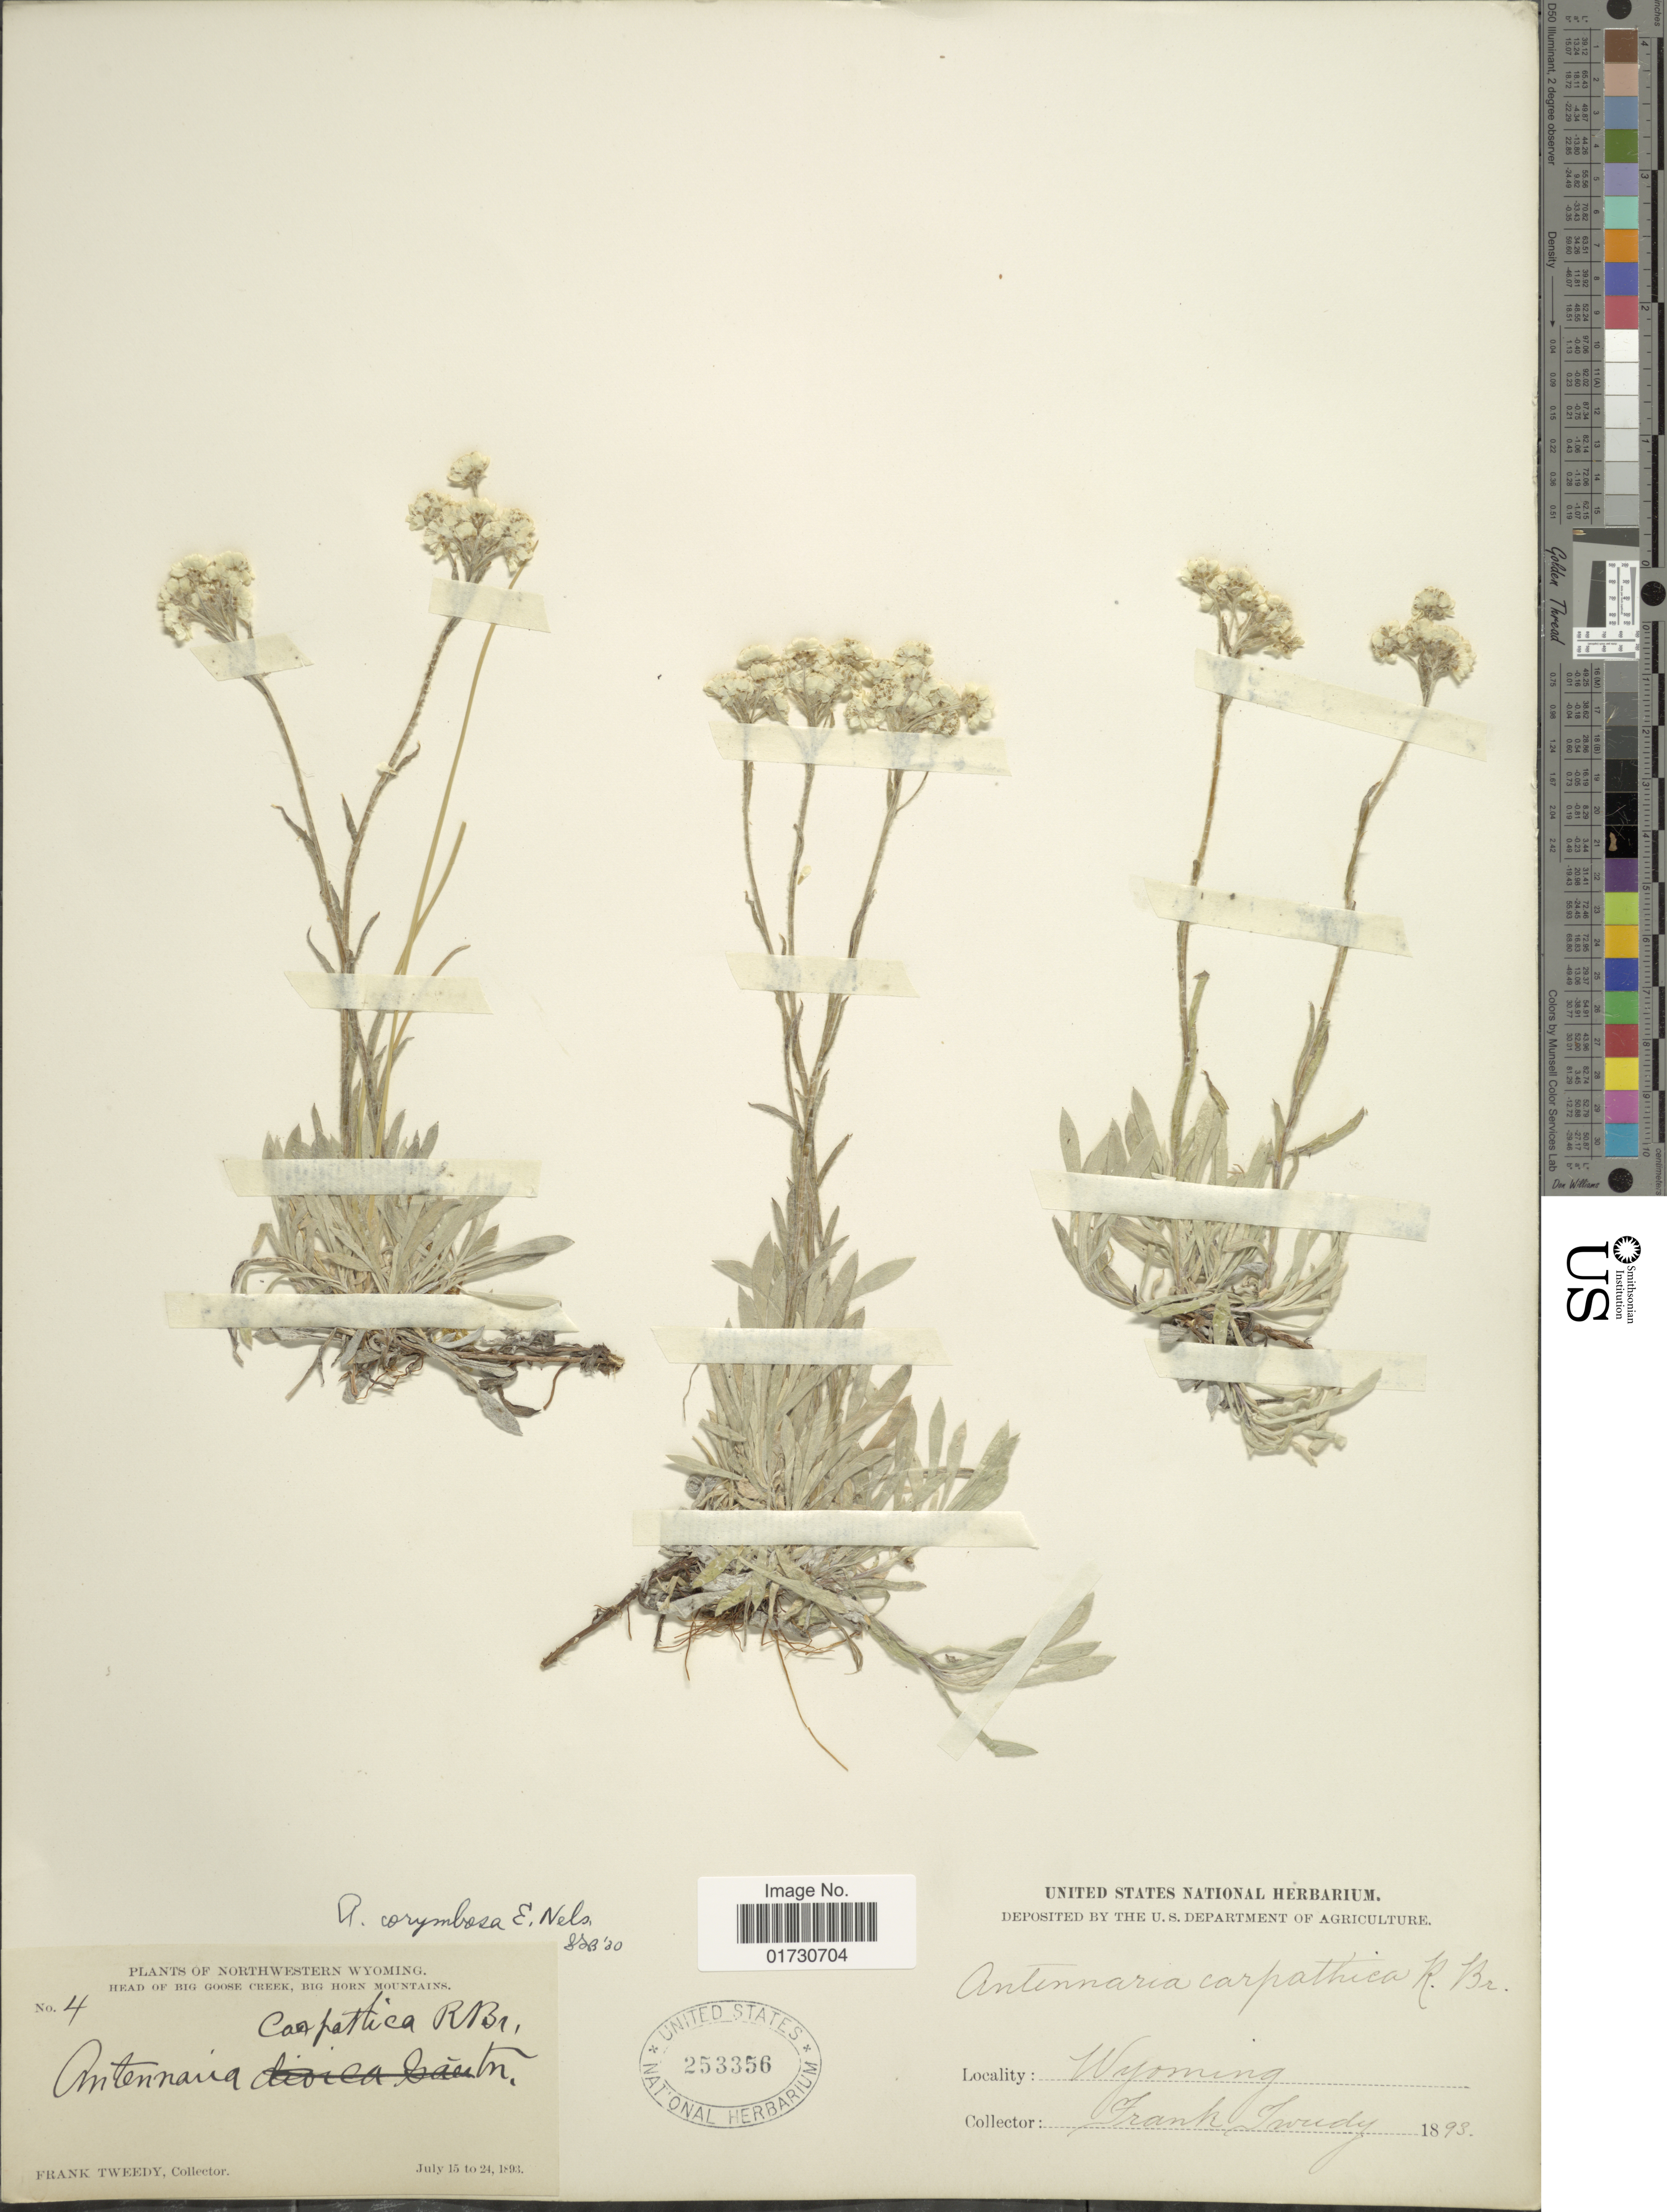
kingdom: Plantae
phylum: Tracheophyta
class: Magnoliopsida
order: Asterales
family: Asteraceae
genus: Antennaria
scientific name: Antennaria corymbosa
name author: E.E. Nelson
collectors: F. Tweedy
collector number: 4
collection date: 1893-07-15/1893-07-24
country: United States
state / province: Wyoming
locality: Northwestern Wyoming, Head of Big Goose Creek, Bog Horn Mountains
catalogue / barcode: US 253356